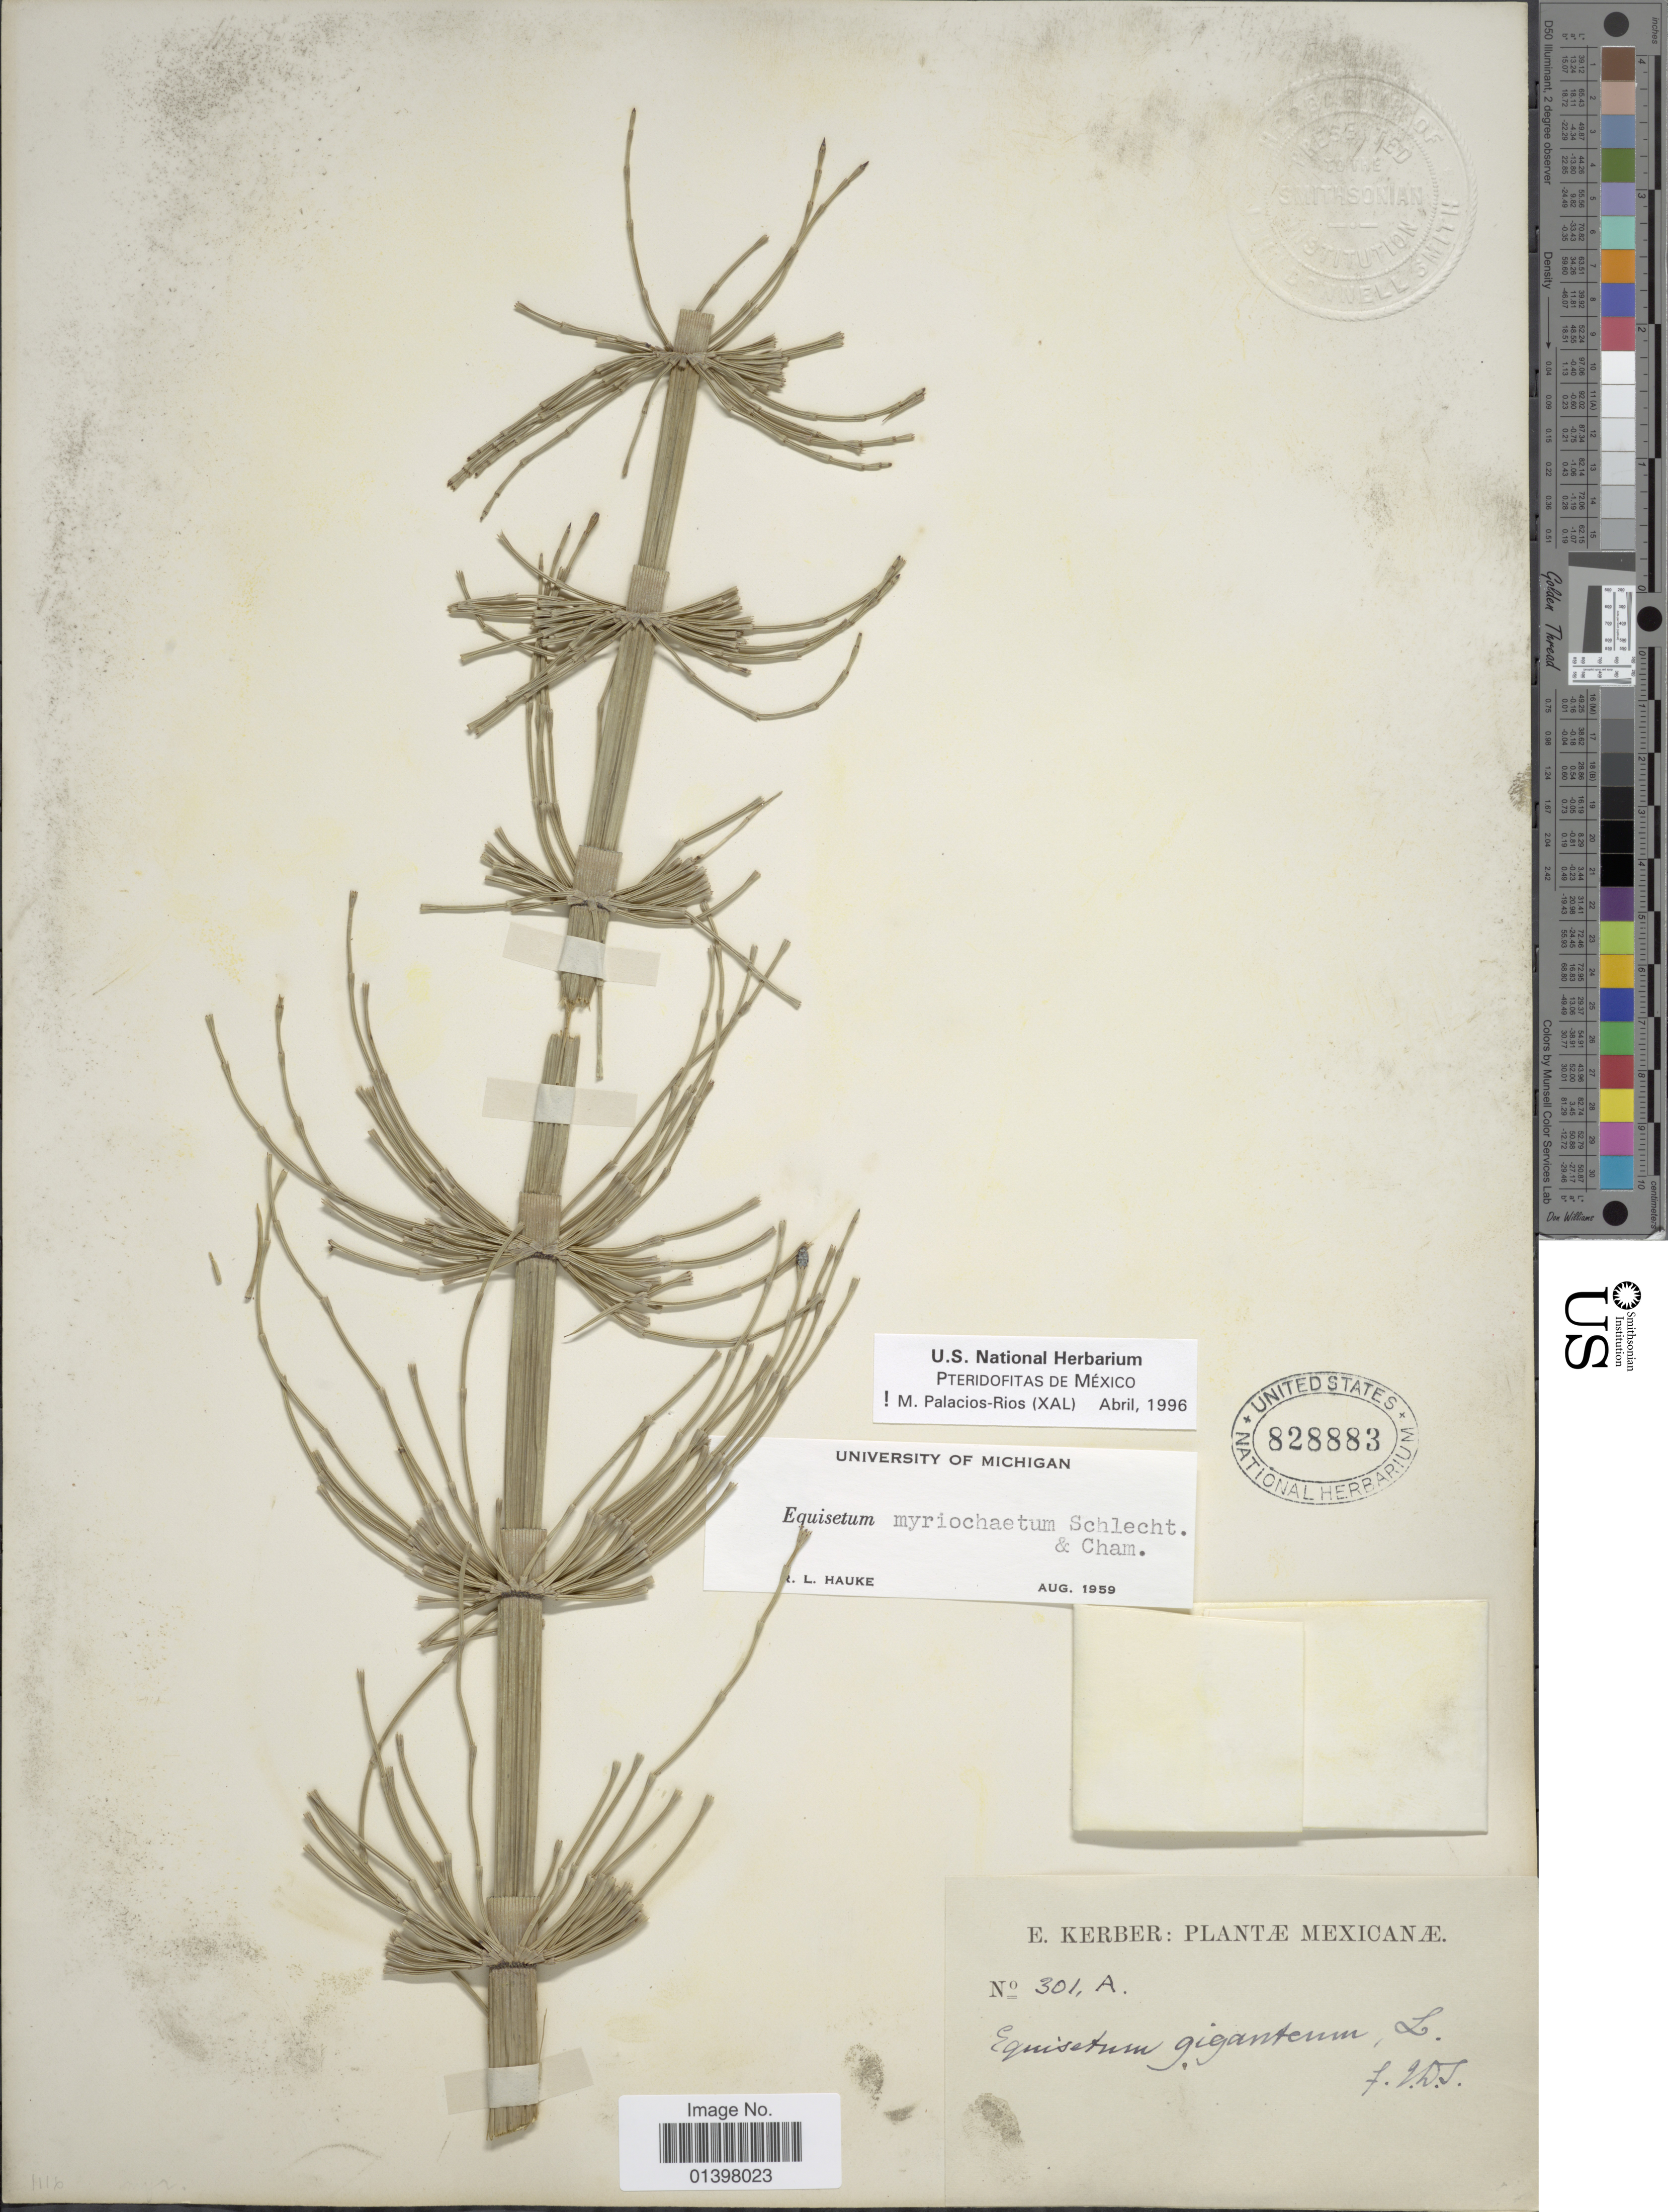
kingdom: Plantae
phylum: Tracheophyta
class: Polypodiopsida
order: Equisetales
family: Equisetaceae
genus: Equisetum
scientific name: Equisetum myriochaetum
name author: Schltdl. & Cham.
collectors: E. Kerber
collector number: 301A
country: Mexico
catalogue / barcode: US 828883